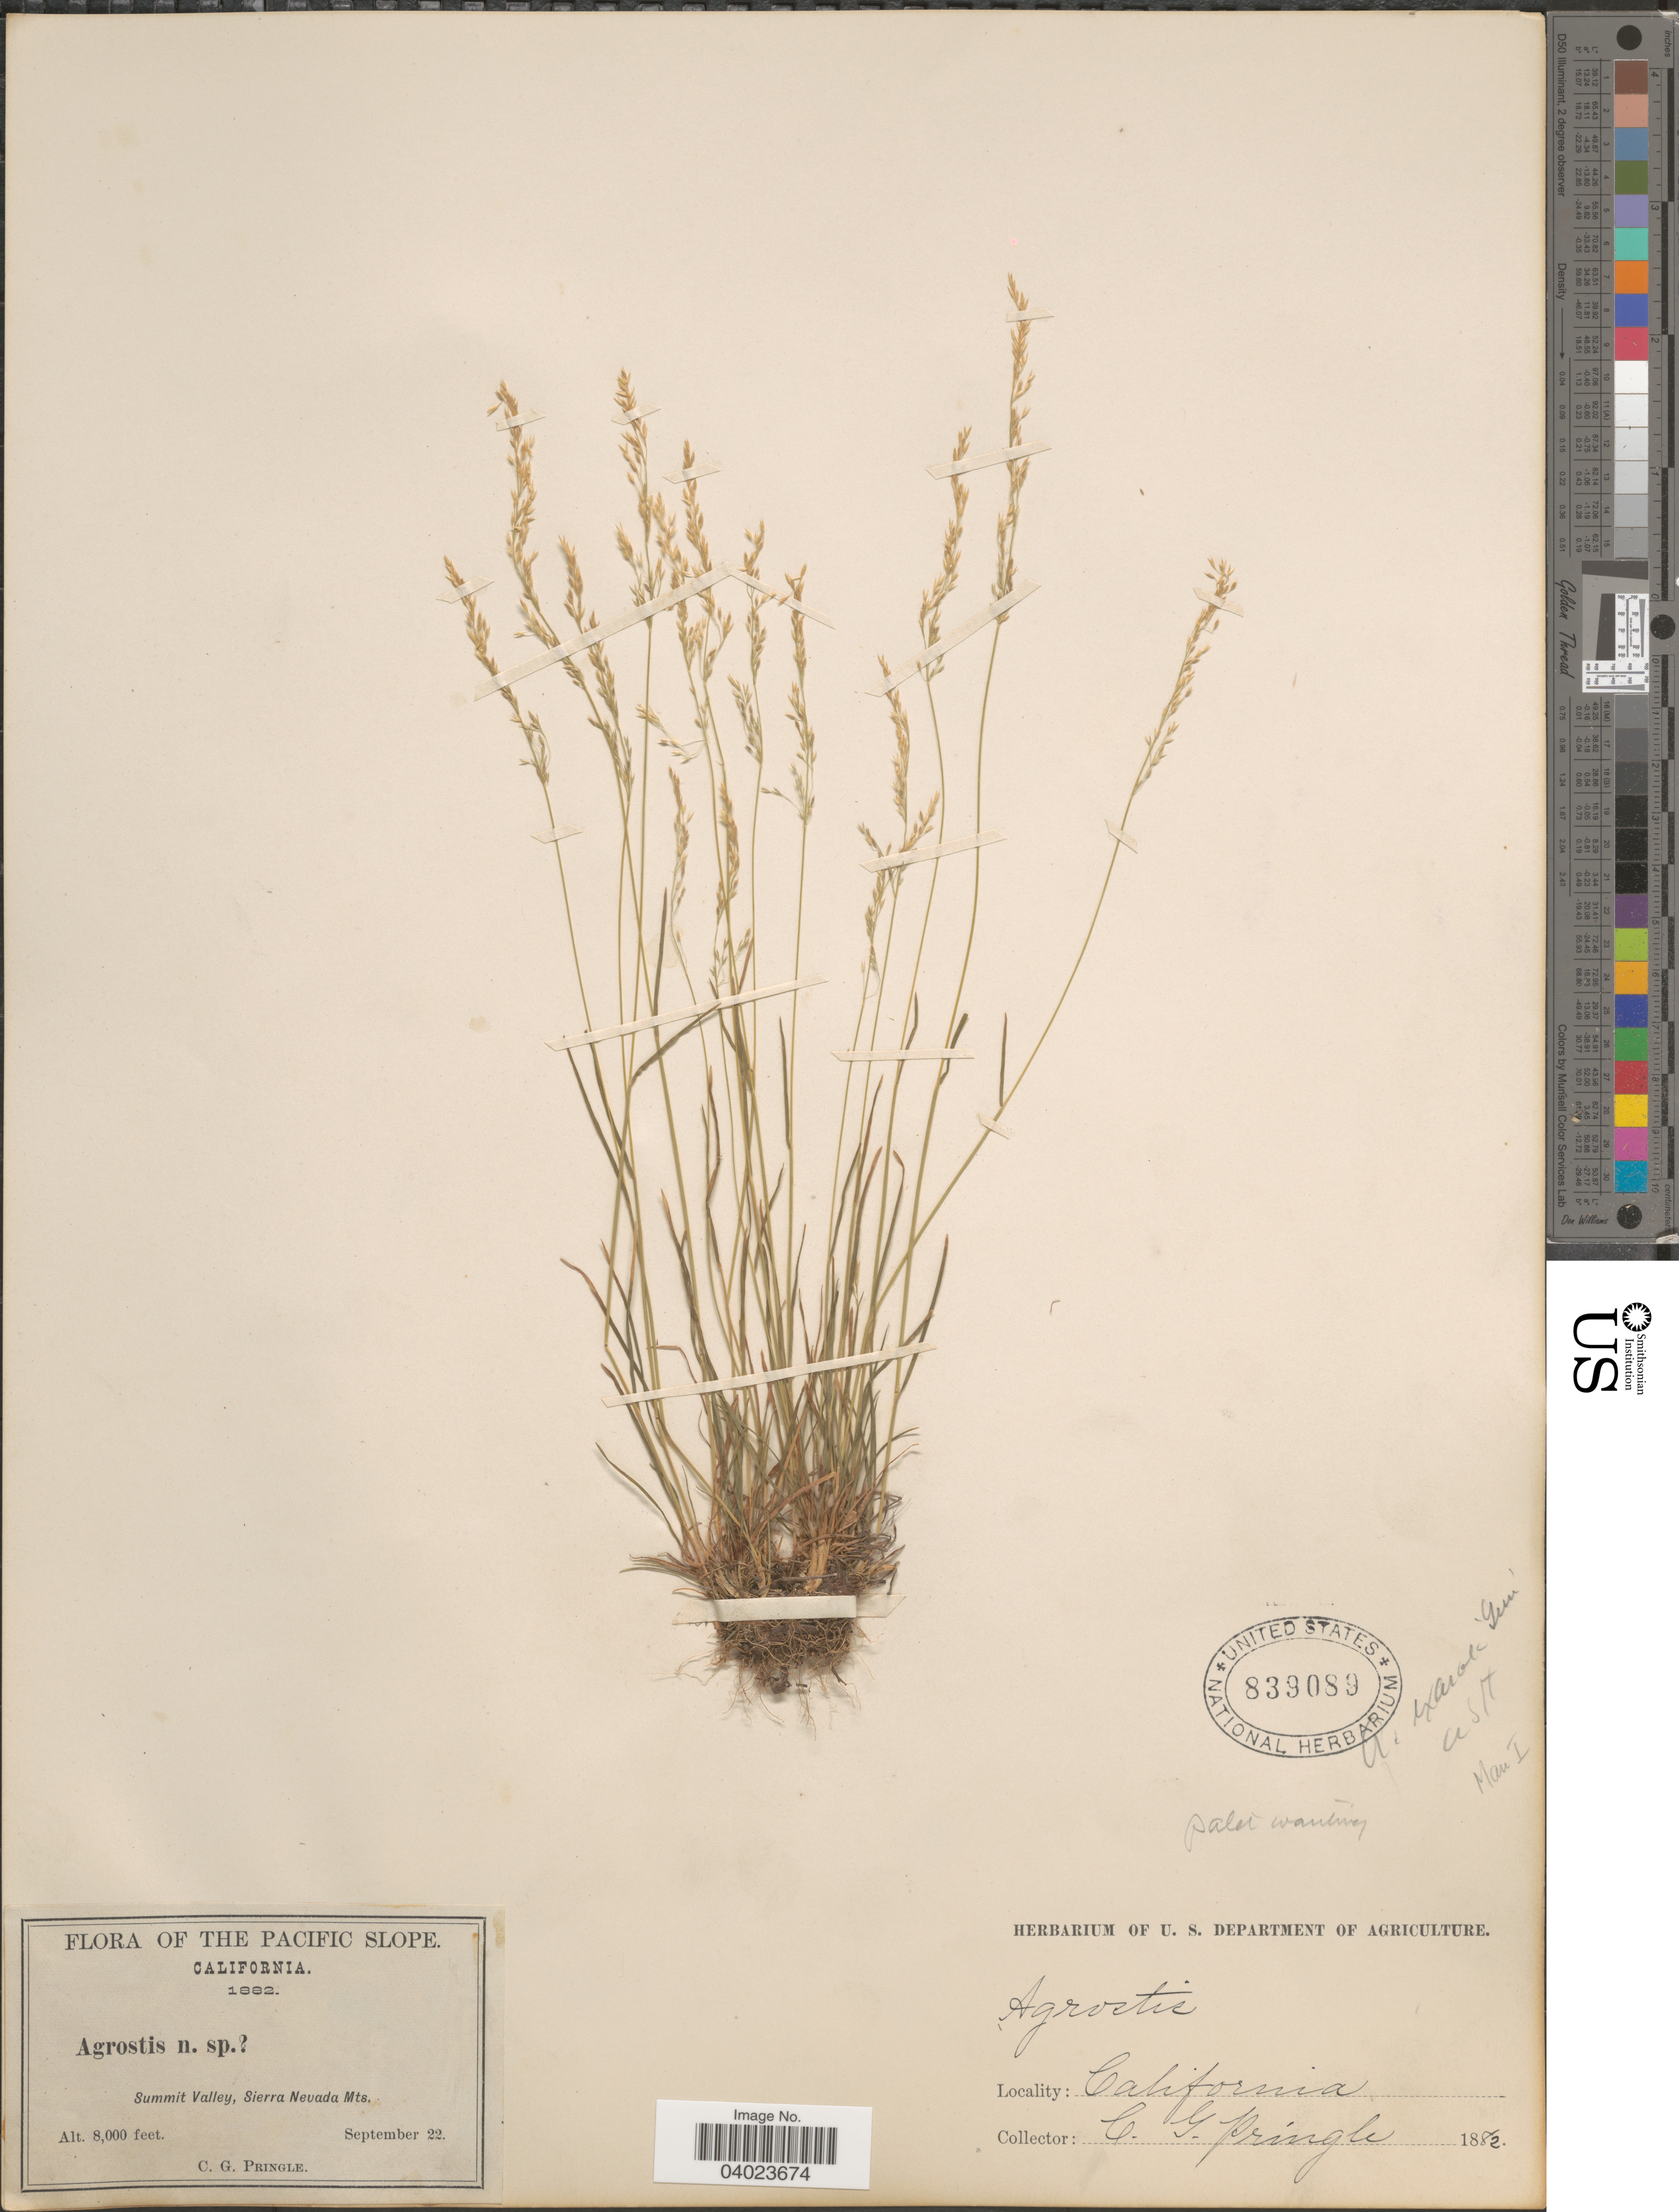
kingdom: Plantae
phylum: Tracheophyta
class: Liliopsida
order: Poales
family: Poaceae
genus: Agrostis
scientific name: Agrostis sp.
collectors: C. G. Pringle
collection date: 1882-09-22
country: United States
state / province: California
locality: Pacific Slope. Summit Valley, Sierra Nevada Mts.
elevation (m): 2438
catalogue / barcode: US 839089